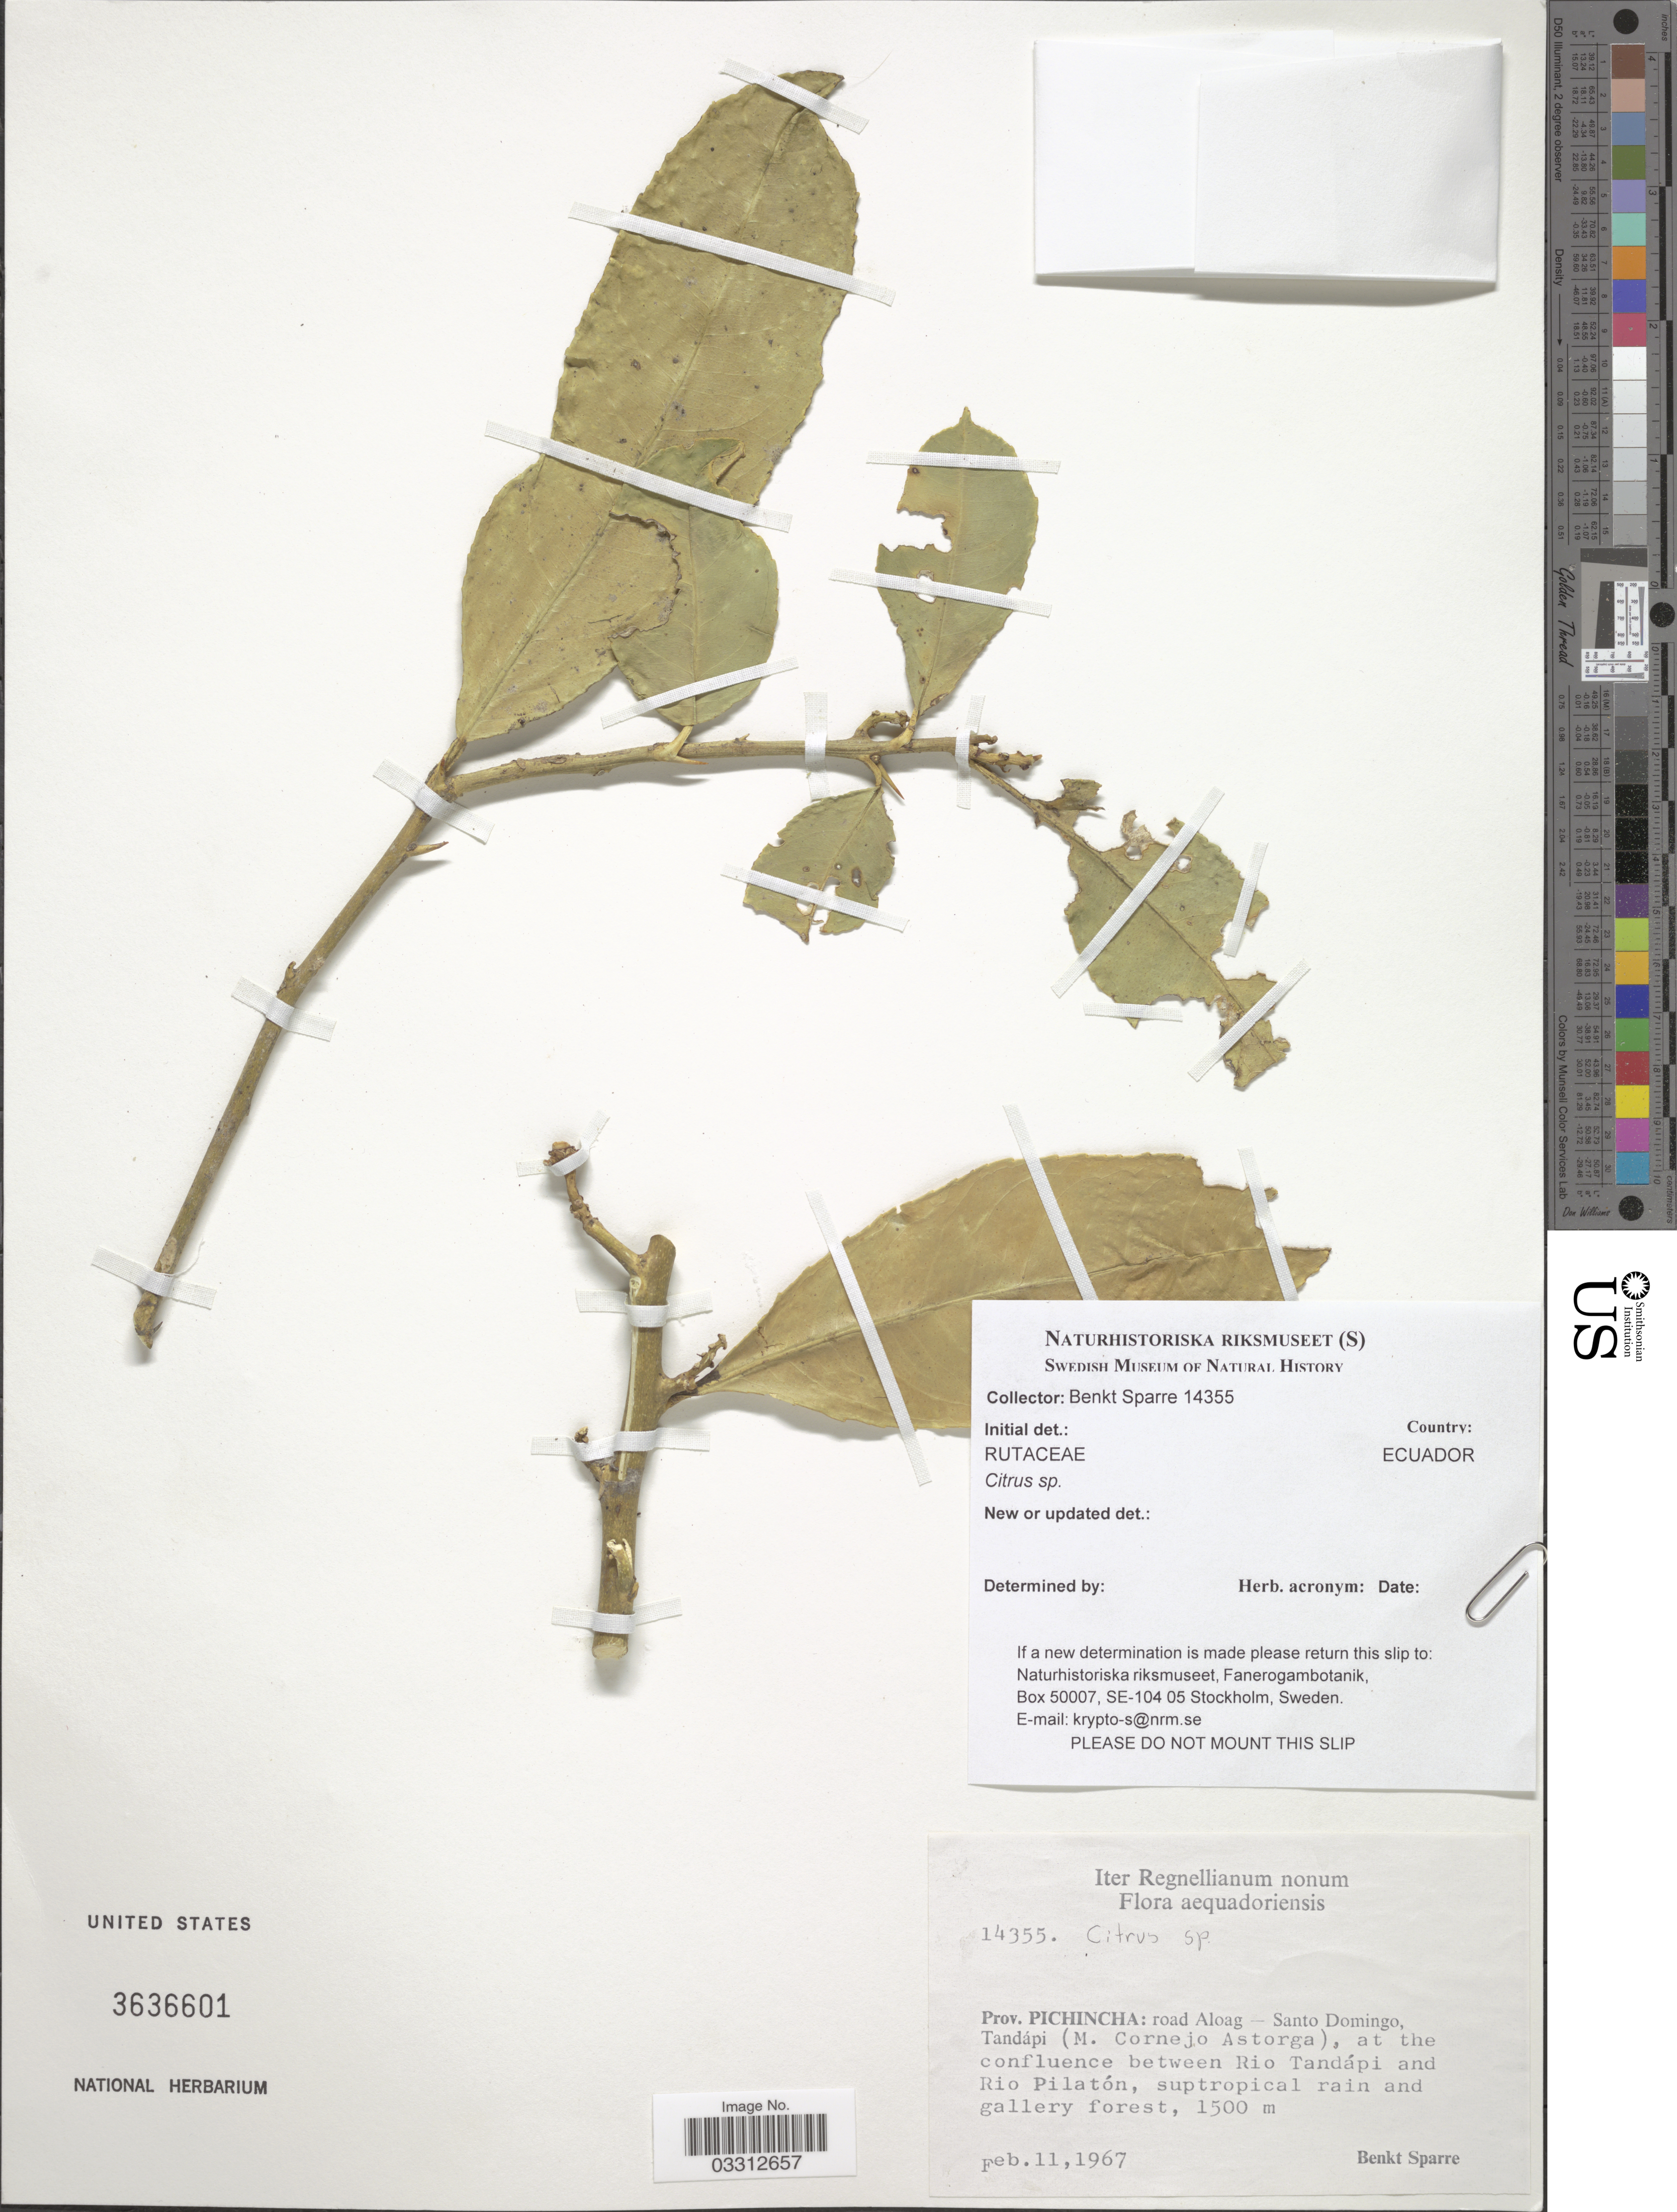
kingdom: Plantae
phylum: Tracheophyta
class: Magnoliopsida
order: Sapindales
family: Rutaceae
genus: Citrus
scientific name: Citrus sp.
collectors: B. Sparre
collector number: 14355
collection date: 1967-02-11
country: Ecuador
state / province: Pichincha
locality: Road Aloag - Santo Domingo, Tandápi (M. Cornejo Astorga), at the confluence between Rio Tandápi and Rio Pilatón.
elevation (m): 1500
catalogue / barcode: US 3636601